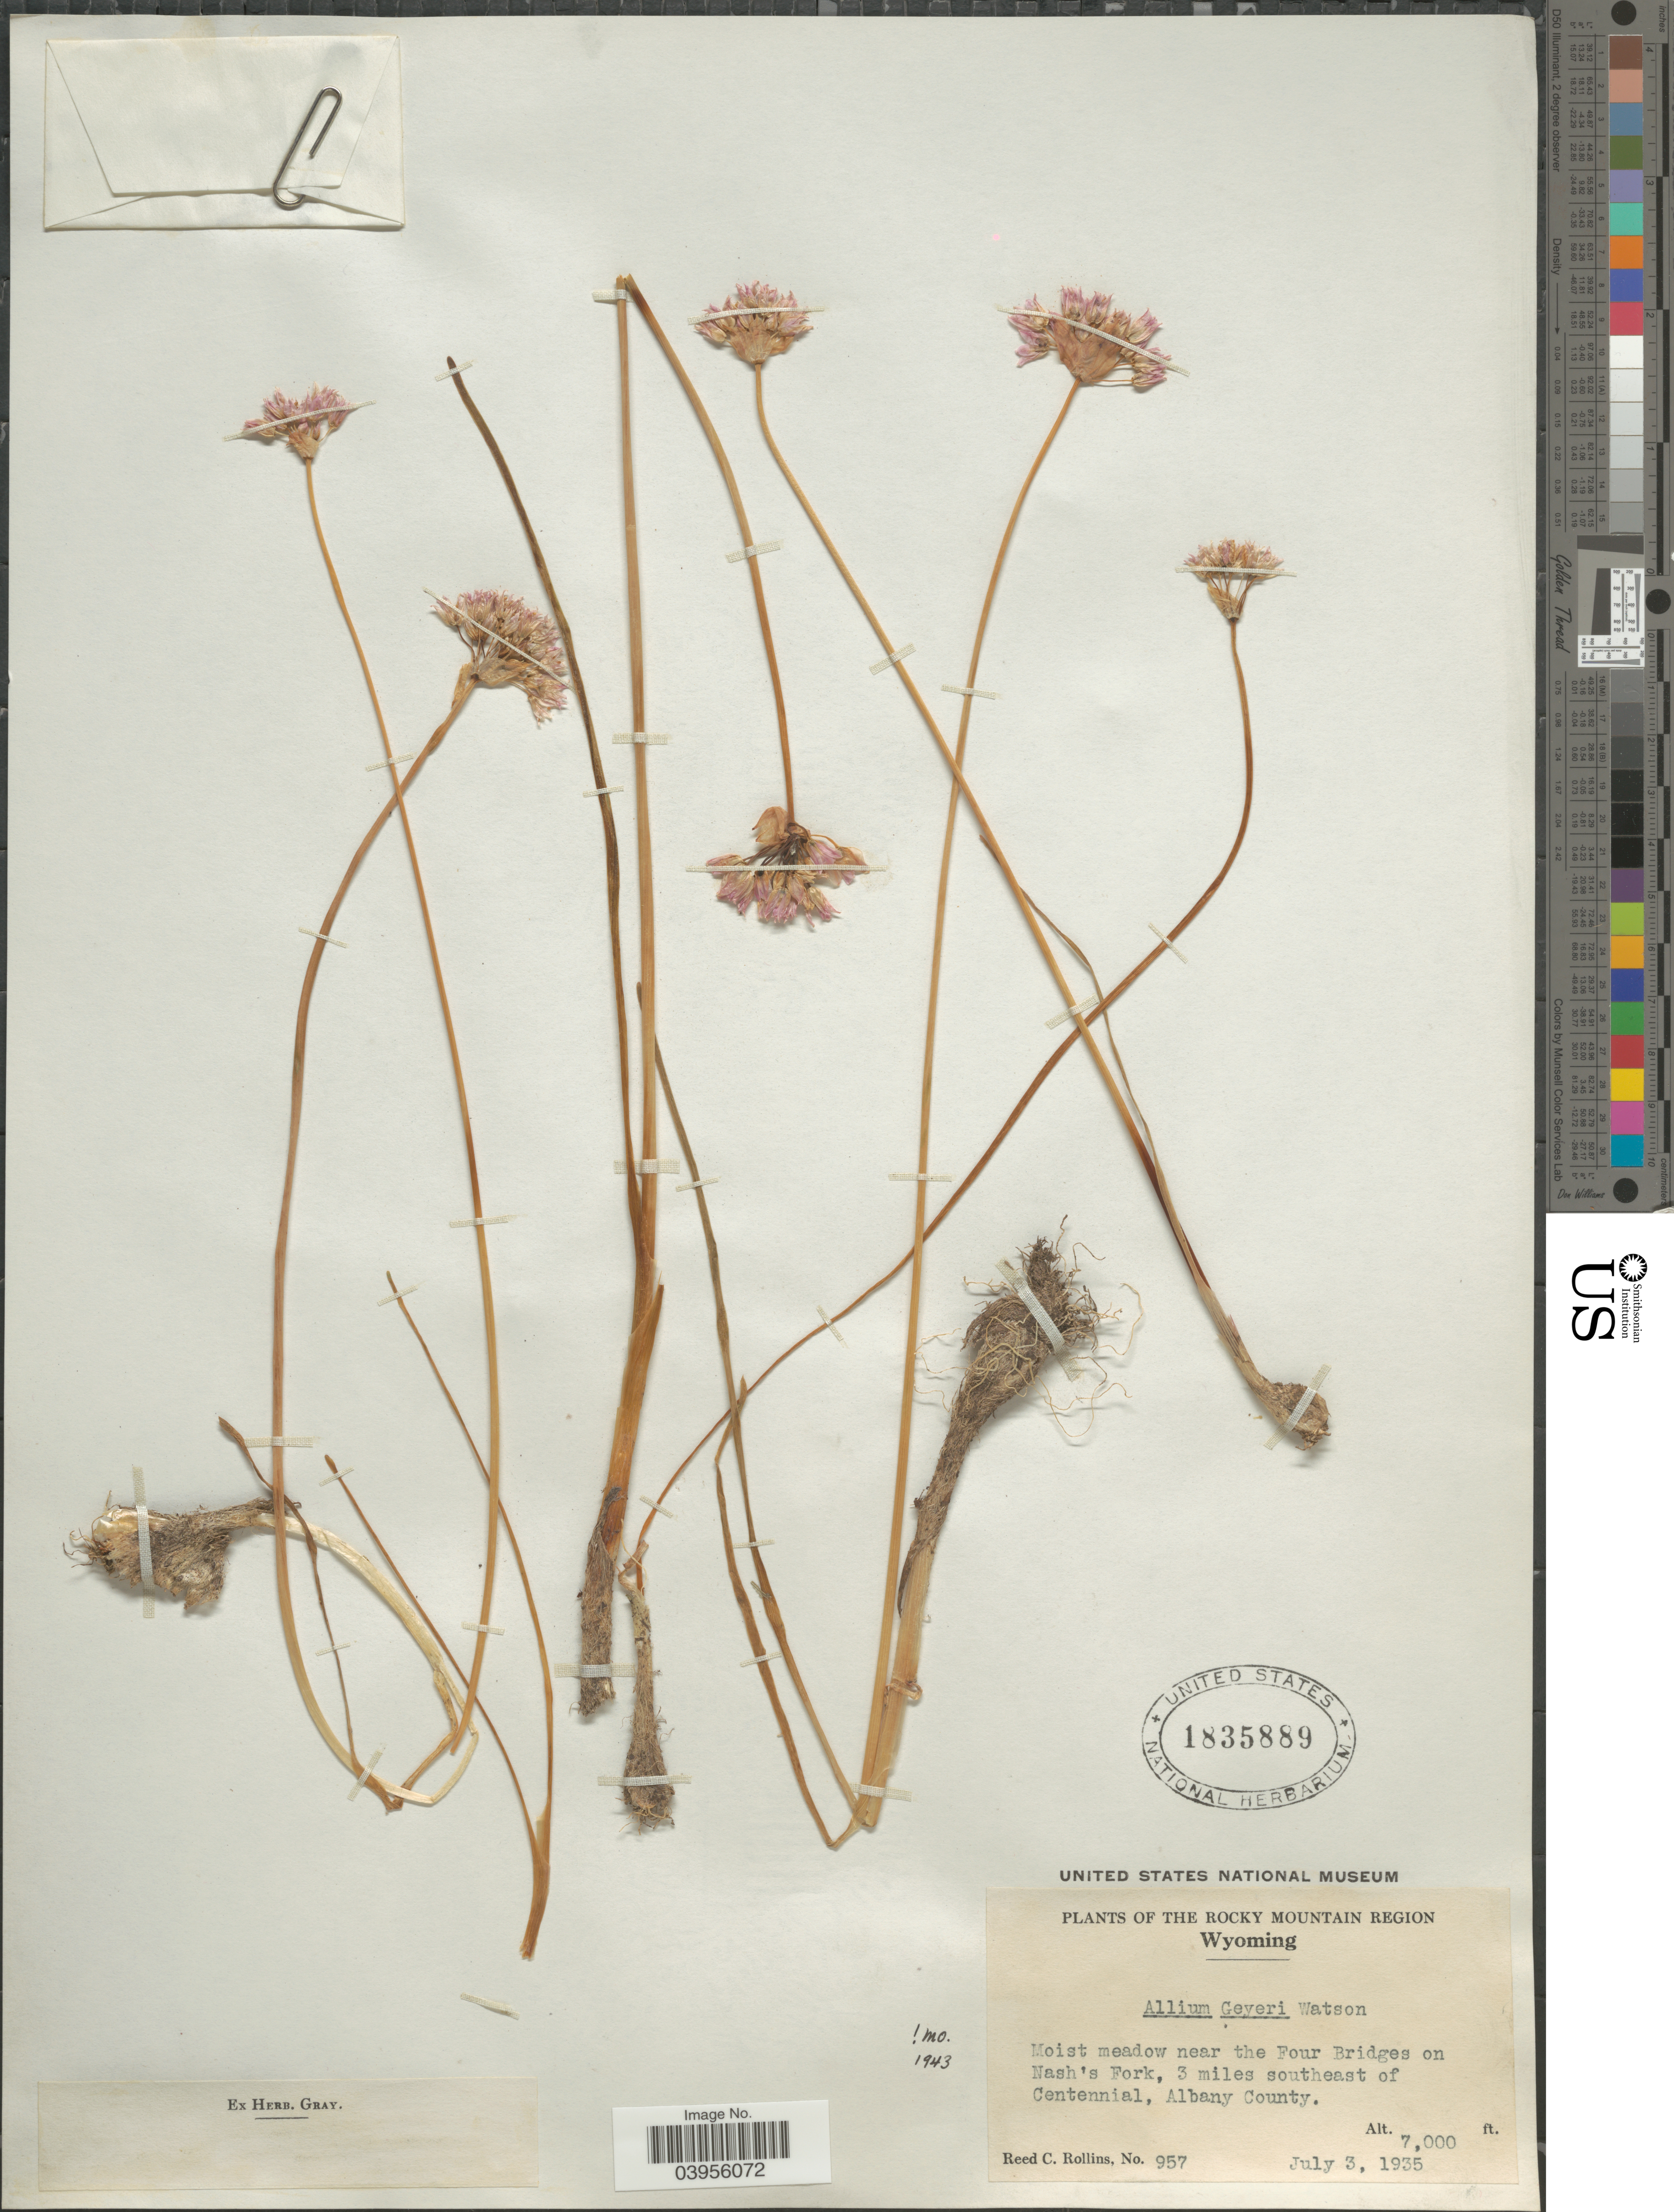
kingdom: Plantae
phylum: Tracheophyta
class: Liliopsida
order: Asparagales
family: Amaryllidaceae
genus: Allium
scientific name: Allium geyeri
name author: S. Watson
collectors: R. C. Rollins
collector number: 957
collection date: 1935-07-03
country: United States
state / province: Wyoming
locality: The Rocky Mountain Region. Moist meadow near the Four Bridges on Nash's Fork, 3 miles southeast of Centennial, Albany County.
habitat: moist meadow near bridges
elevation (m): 2134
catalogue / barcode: US 1835889